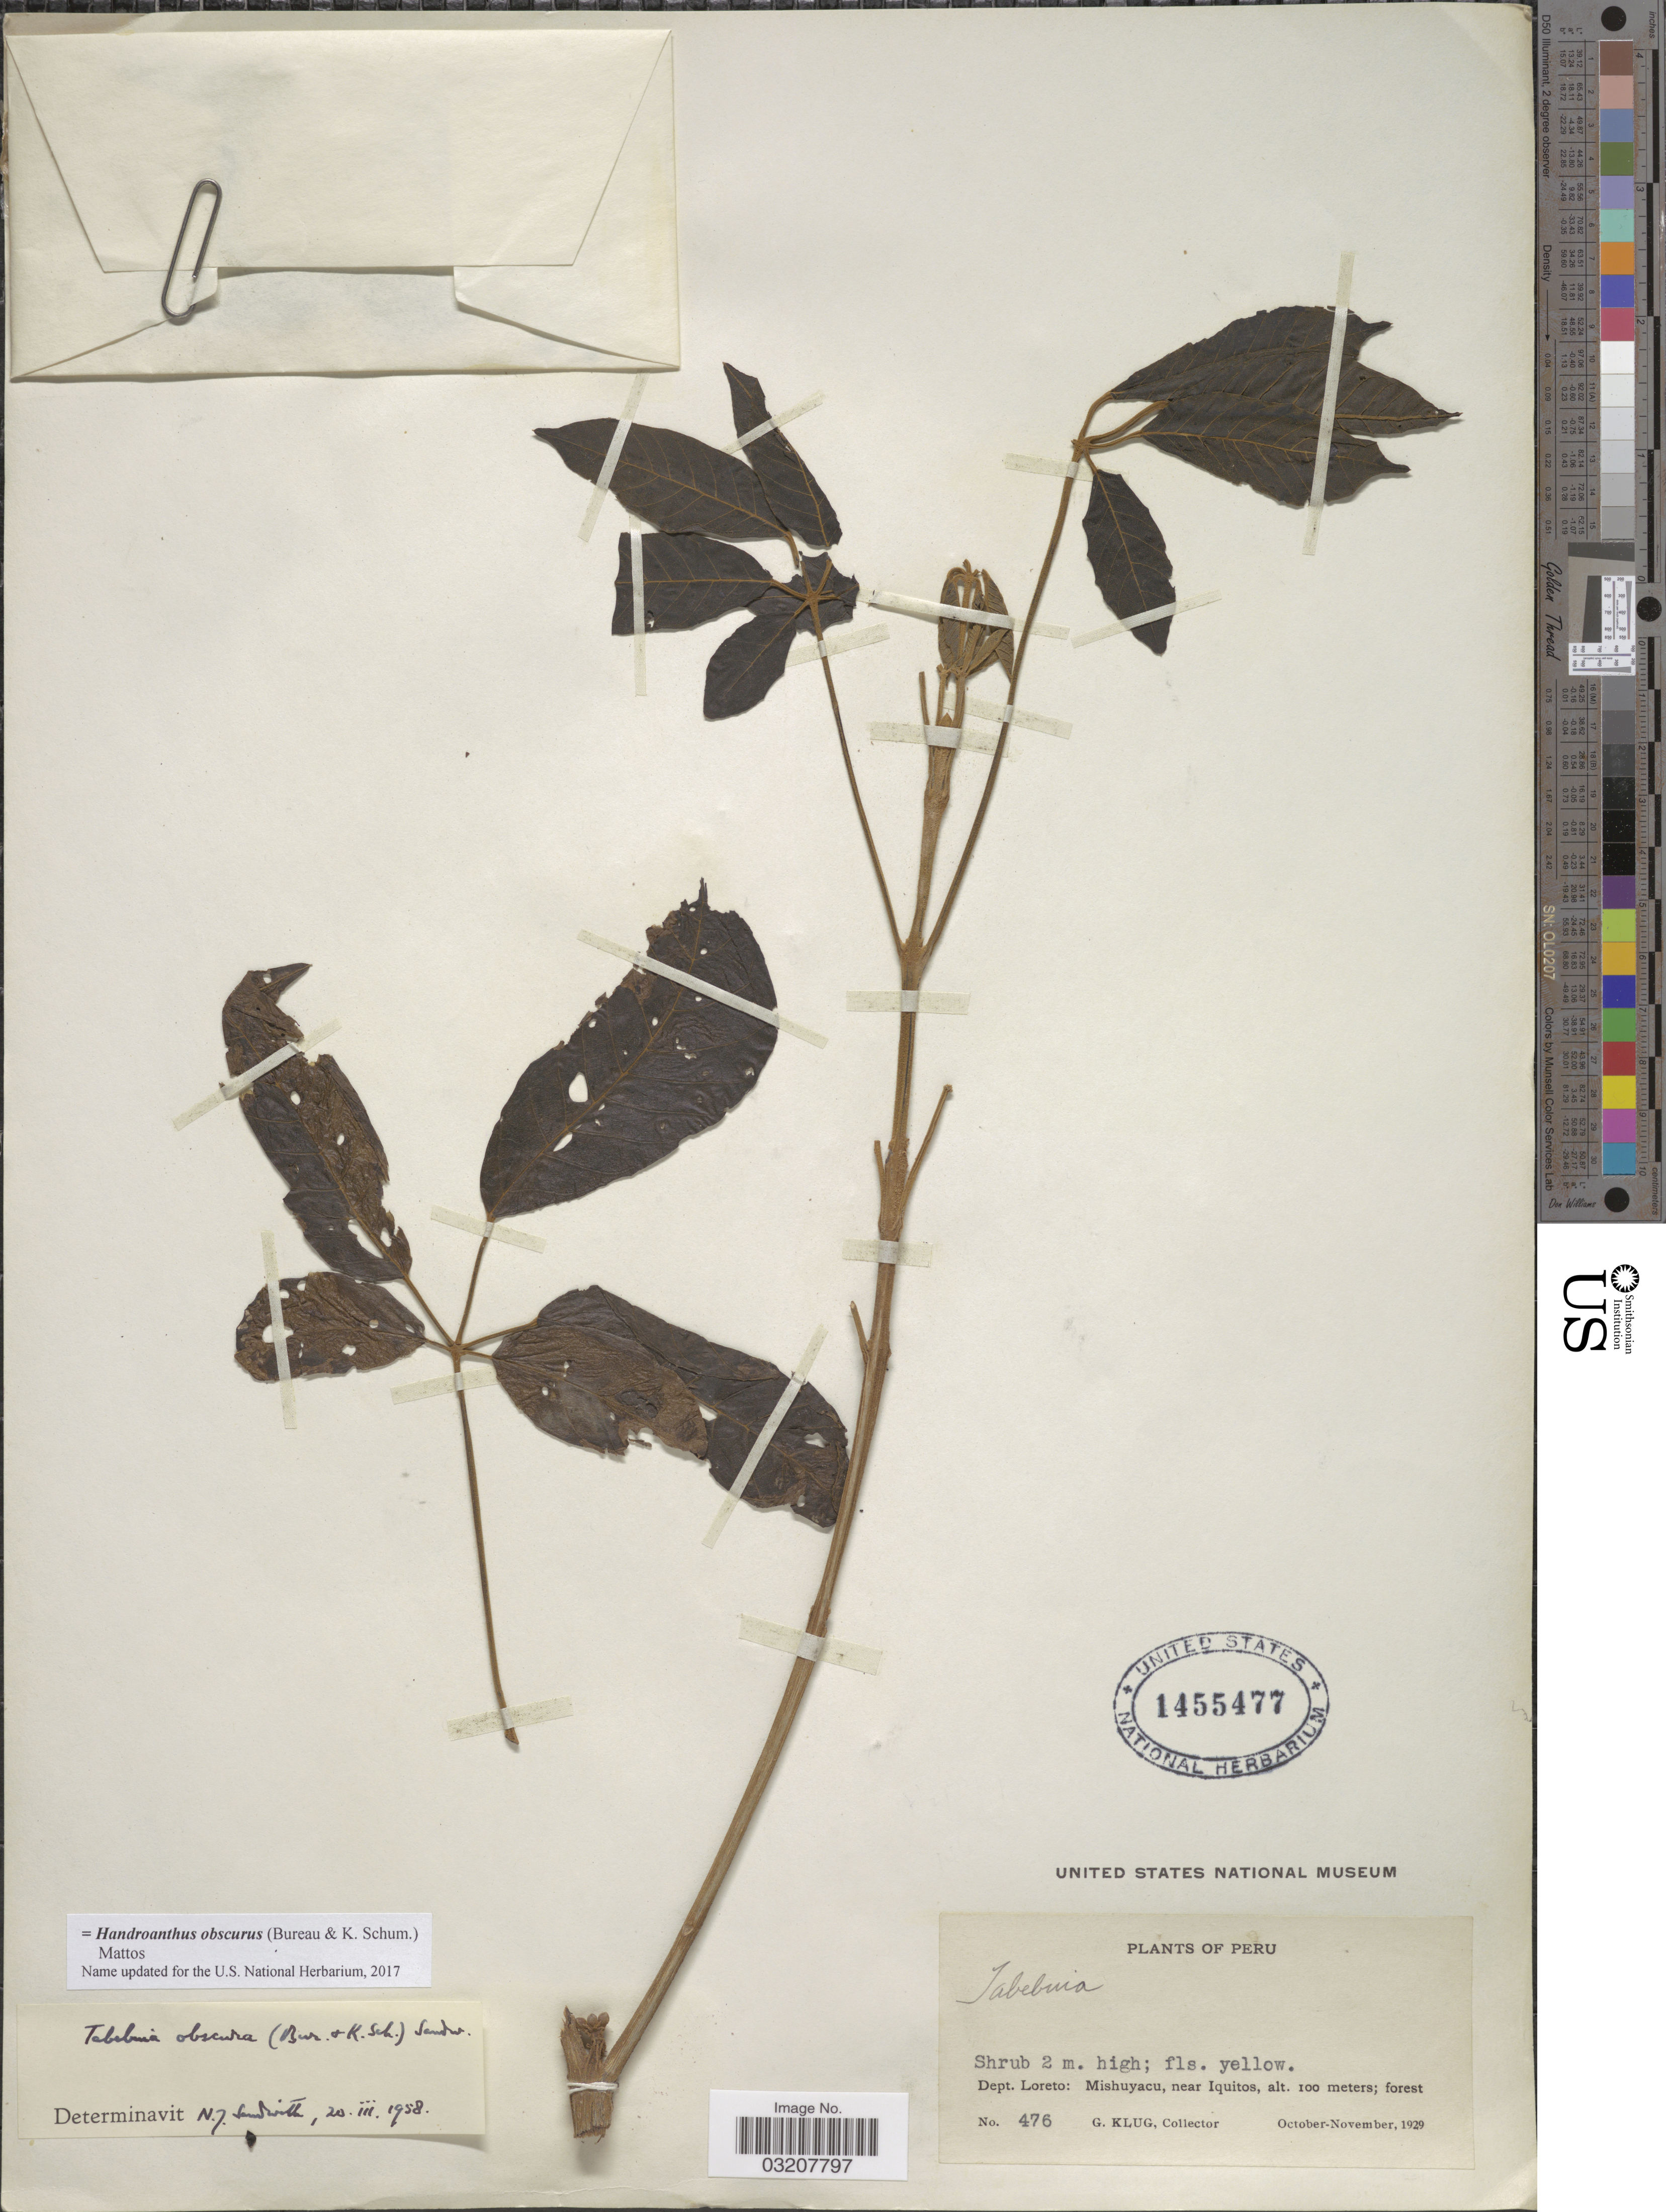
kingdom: Plantae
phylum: Tracheophyta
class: Magnoliopsida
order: Lamiales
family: Bignoniaceae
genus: Handroanthus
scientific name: Handroanthus obscurus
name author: (Bureau ex K. Schum.) Mattos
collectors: G. Klug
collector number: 476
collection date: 1929-10/1929-11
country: Peru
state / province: Loreto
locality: Dept. Loreto: Mishuyacu, near Iquitos.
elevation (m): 100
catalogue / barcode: US 1455477